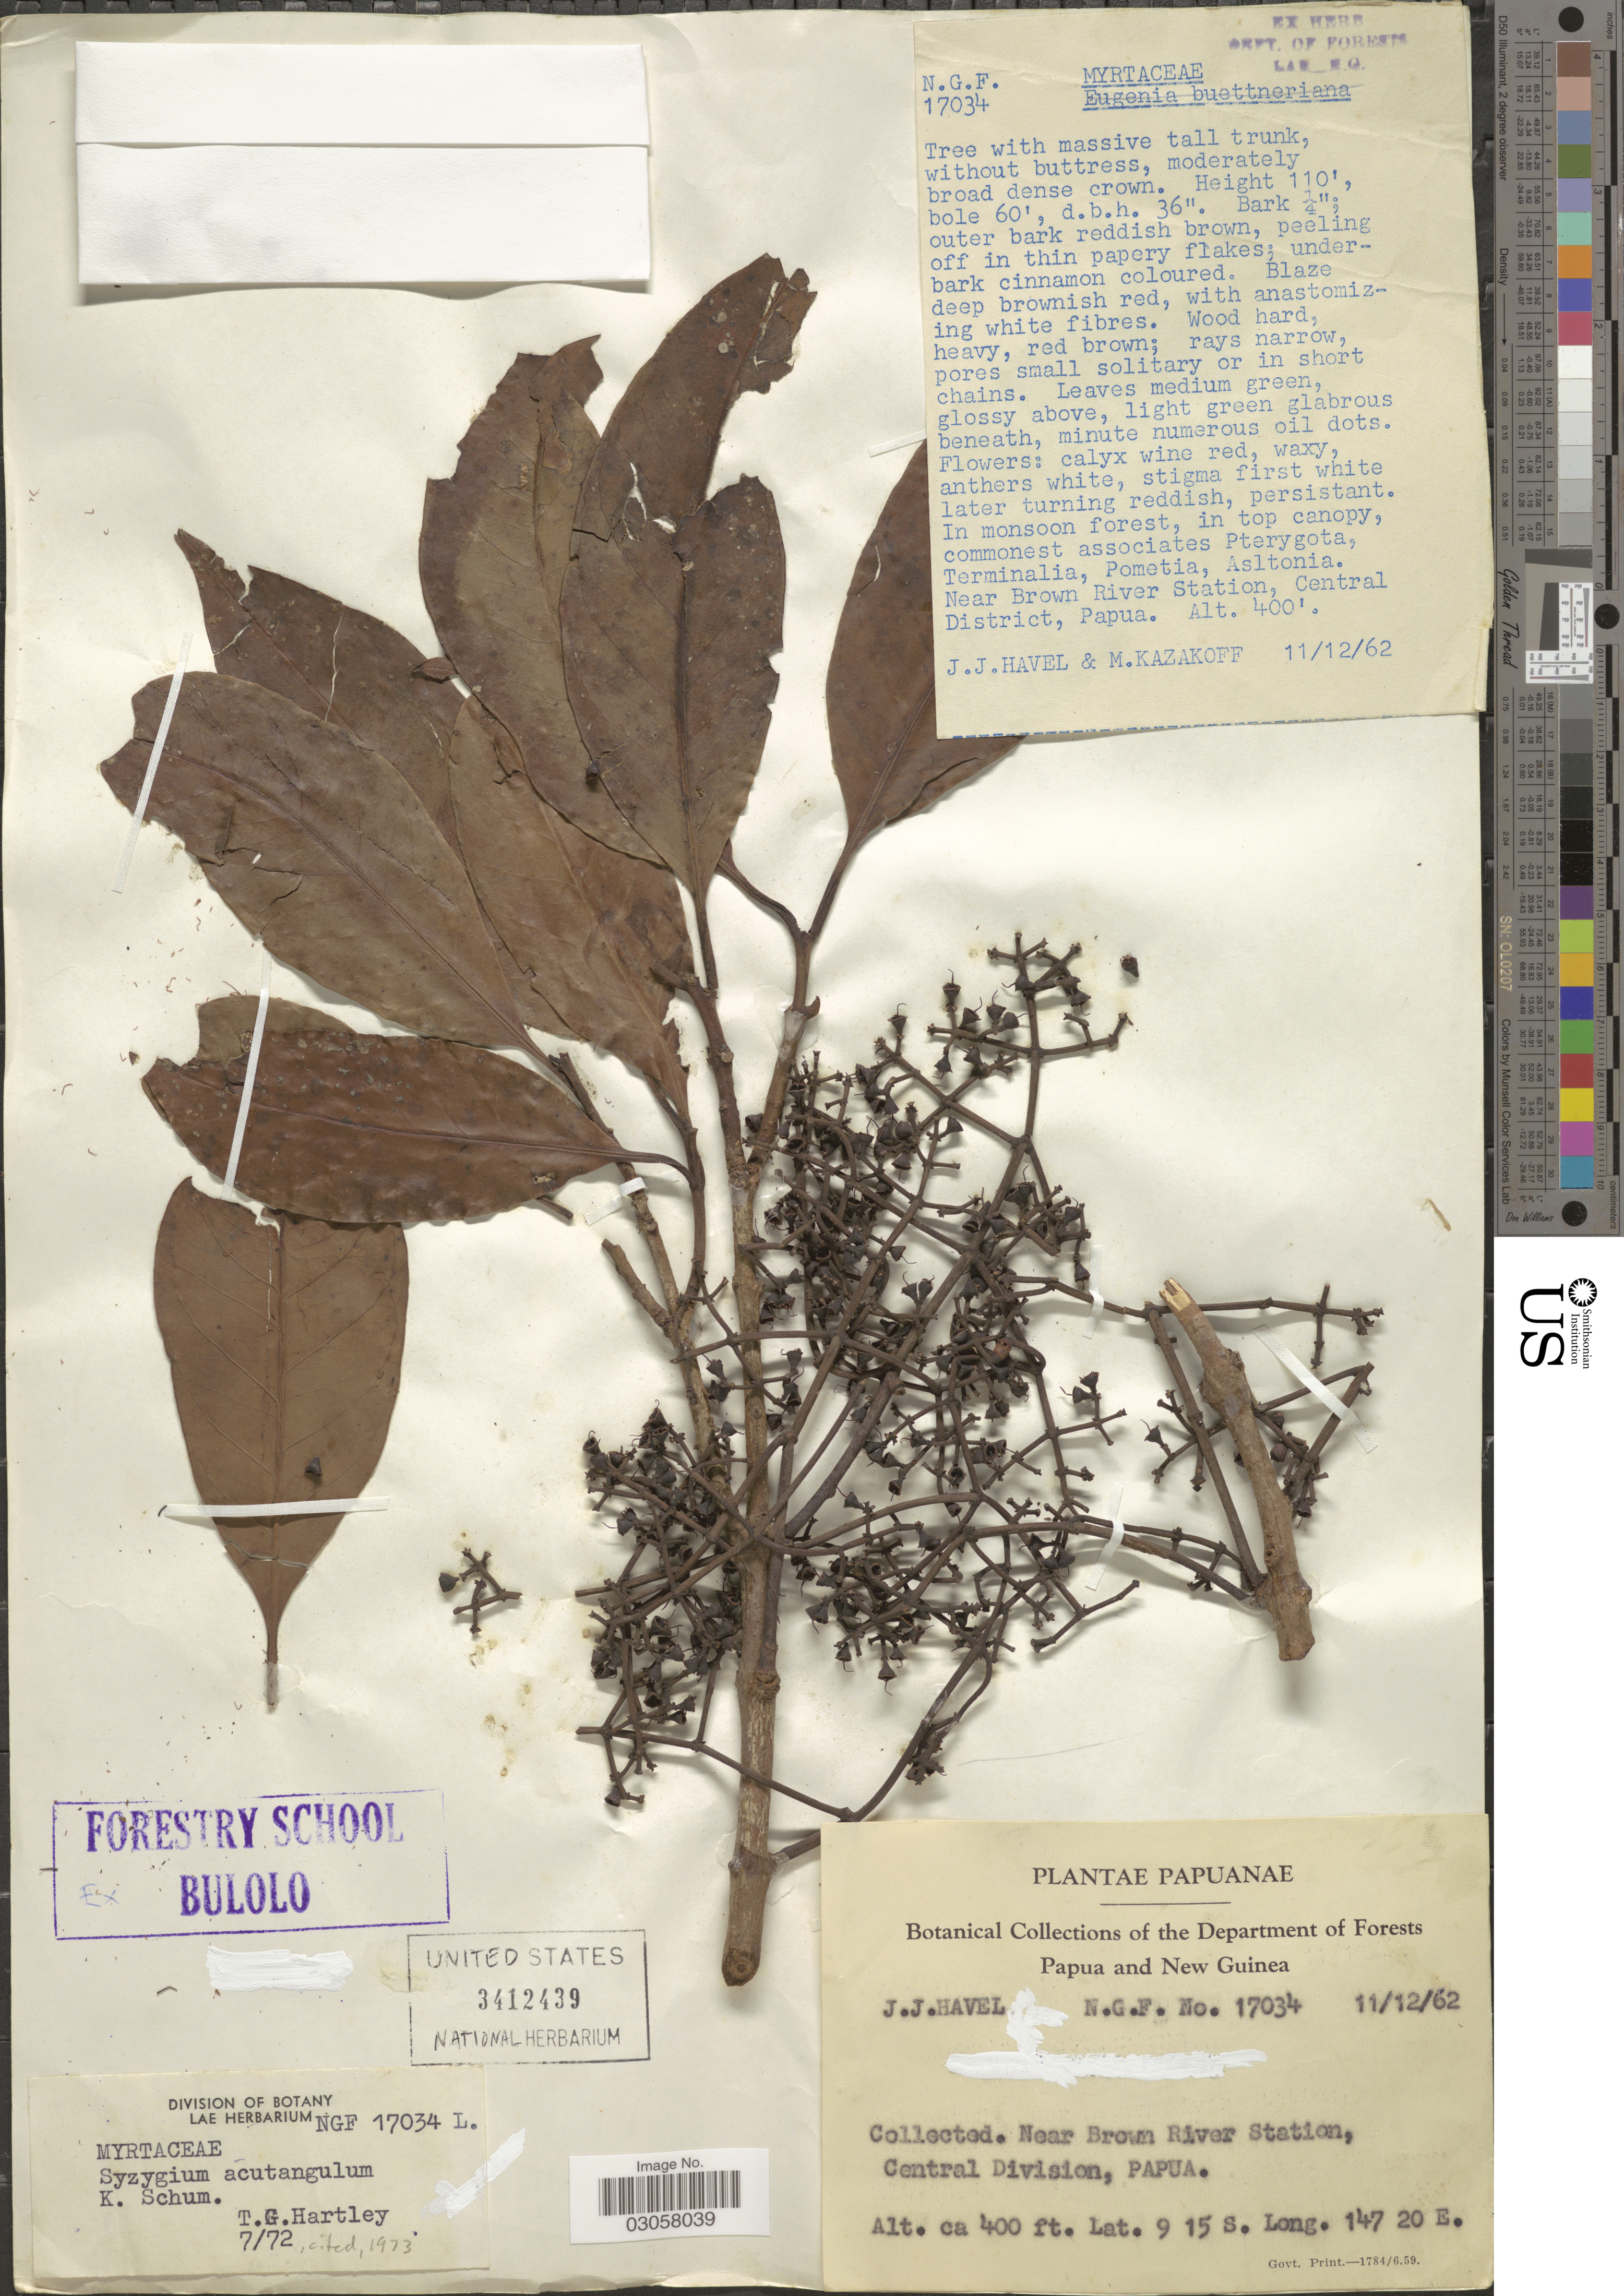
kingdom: Plantae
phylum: Tracheophyta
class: Magnoliopsida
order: Myrtales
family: Myrtaceae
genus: Syzygium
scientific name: Syzygium acutangulum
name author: (K. Schum.) Nied.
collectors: J. Havel & M. Kazakoff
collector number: N.G.F. 17034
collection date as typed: Transcribed d/m/y: 11/12/62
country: Papua New Guinea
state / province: Central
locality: Near Brown River Station, Central District, Papua. Papua and New Guinea.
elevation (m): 122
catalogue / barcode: US 3412439